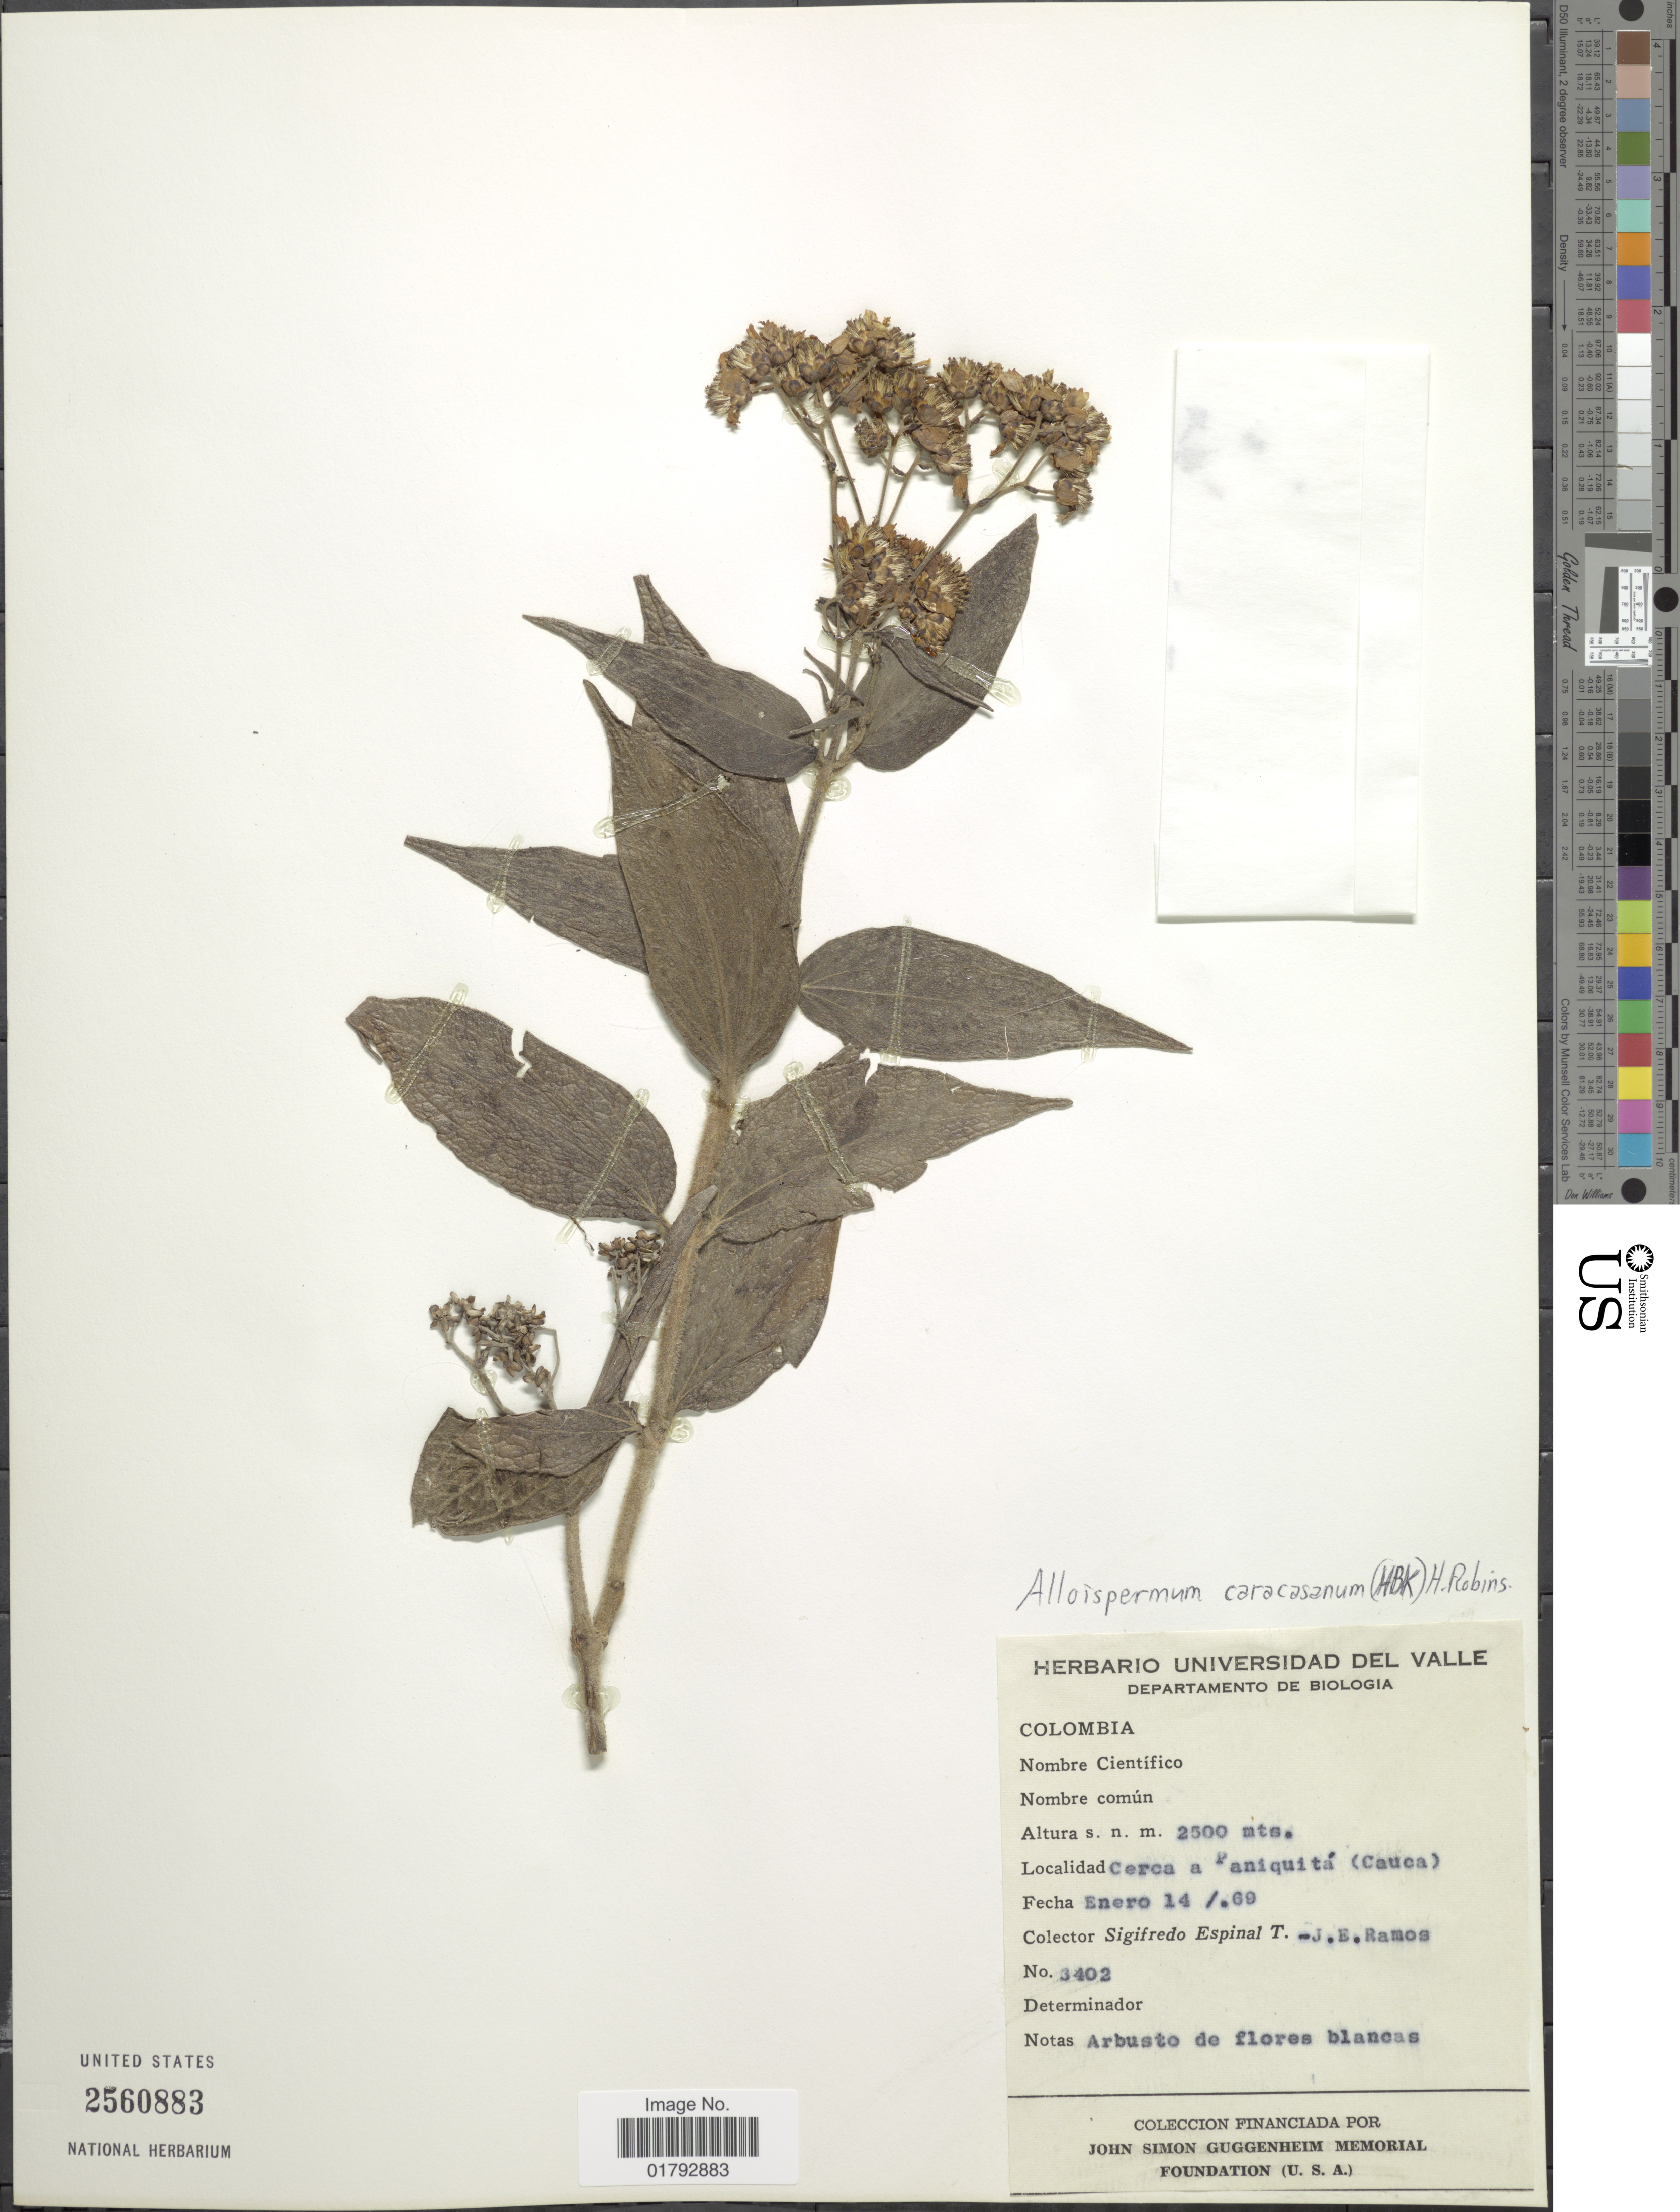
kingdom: Plantae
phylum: Tracheophyta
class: Magnoliopsida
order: Asterales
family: Asteraceae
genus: Alloispermum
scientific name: Alloispermum caracasanum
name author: (Kunth) H. Rob.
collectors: S. T. Espinal & J. E. Ramos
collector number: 3402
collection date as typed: Transcribed d/m/y: 14/1/69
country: Colombia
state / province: Cauca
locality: Cerca a Paniquita (Cauca).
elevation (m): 2500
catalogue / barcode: US 2560883